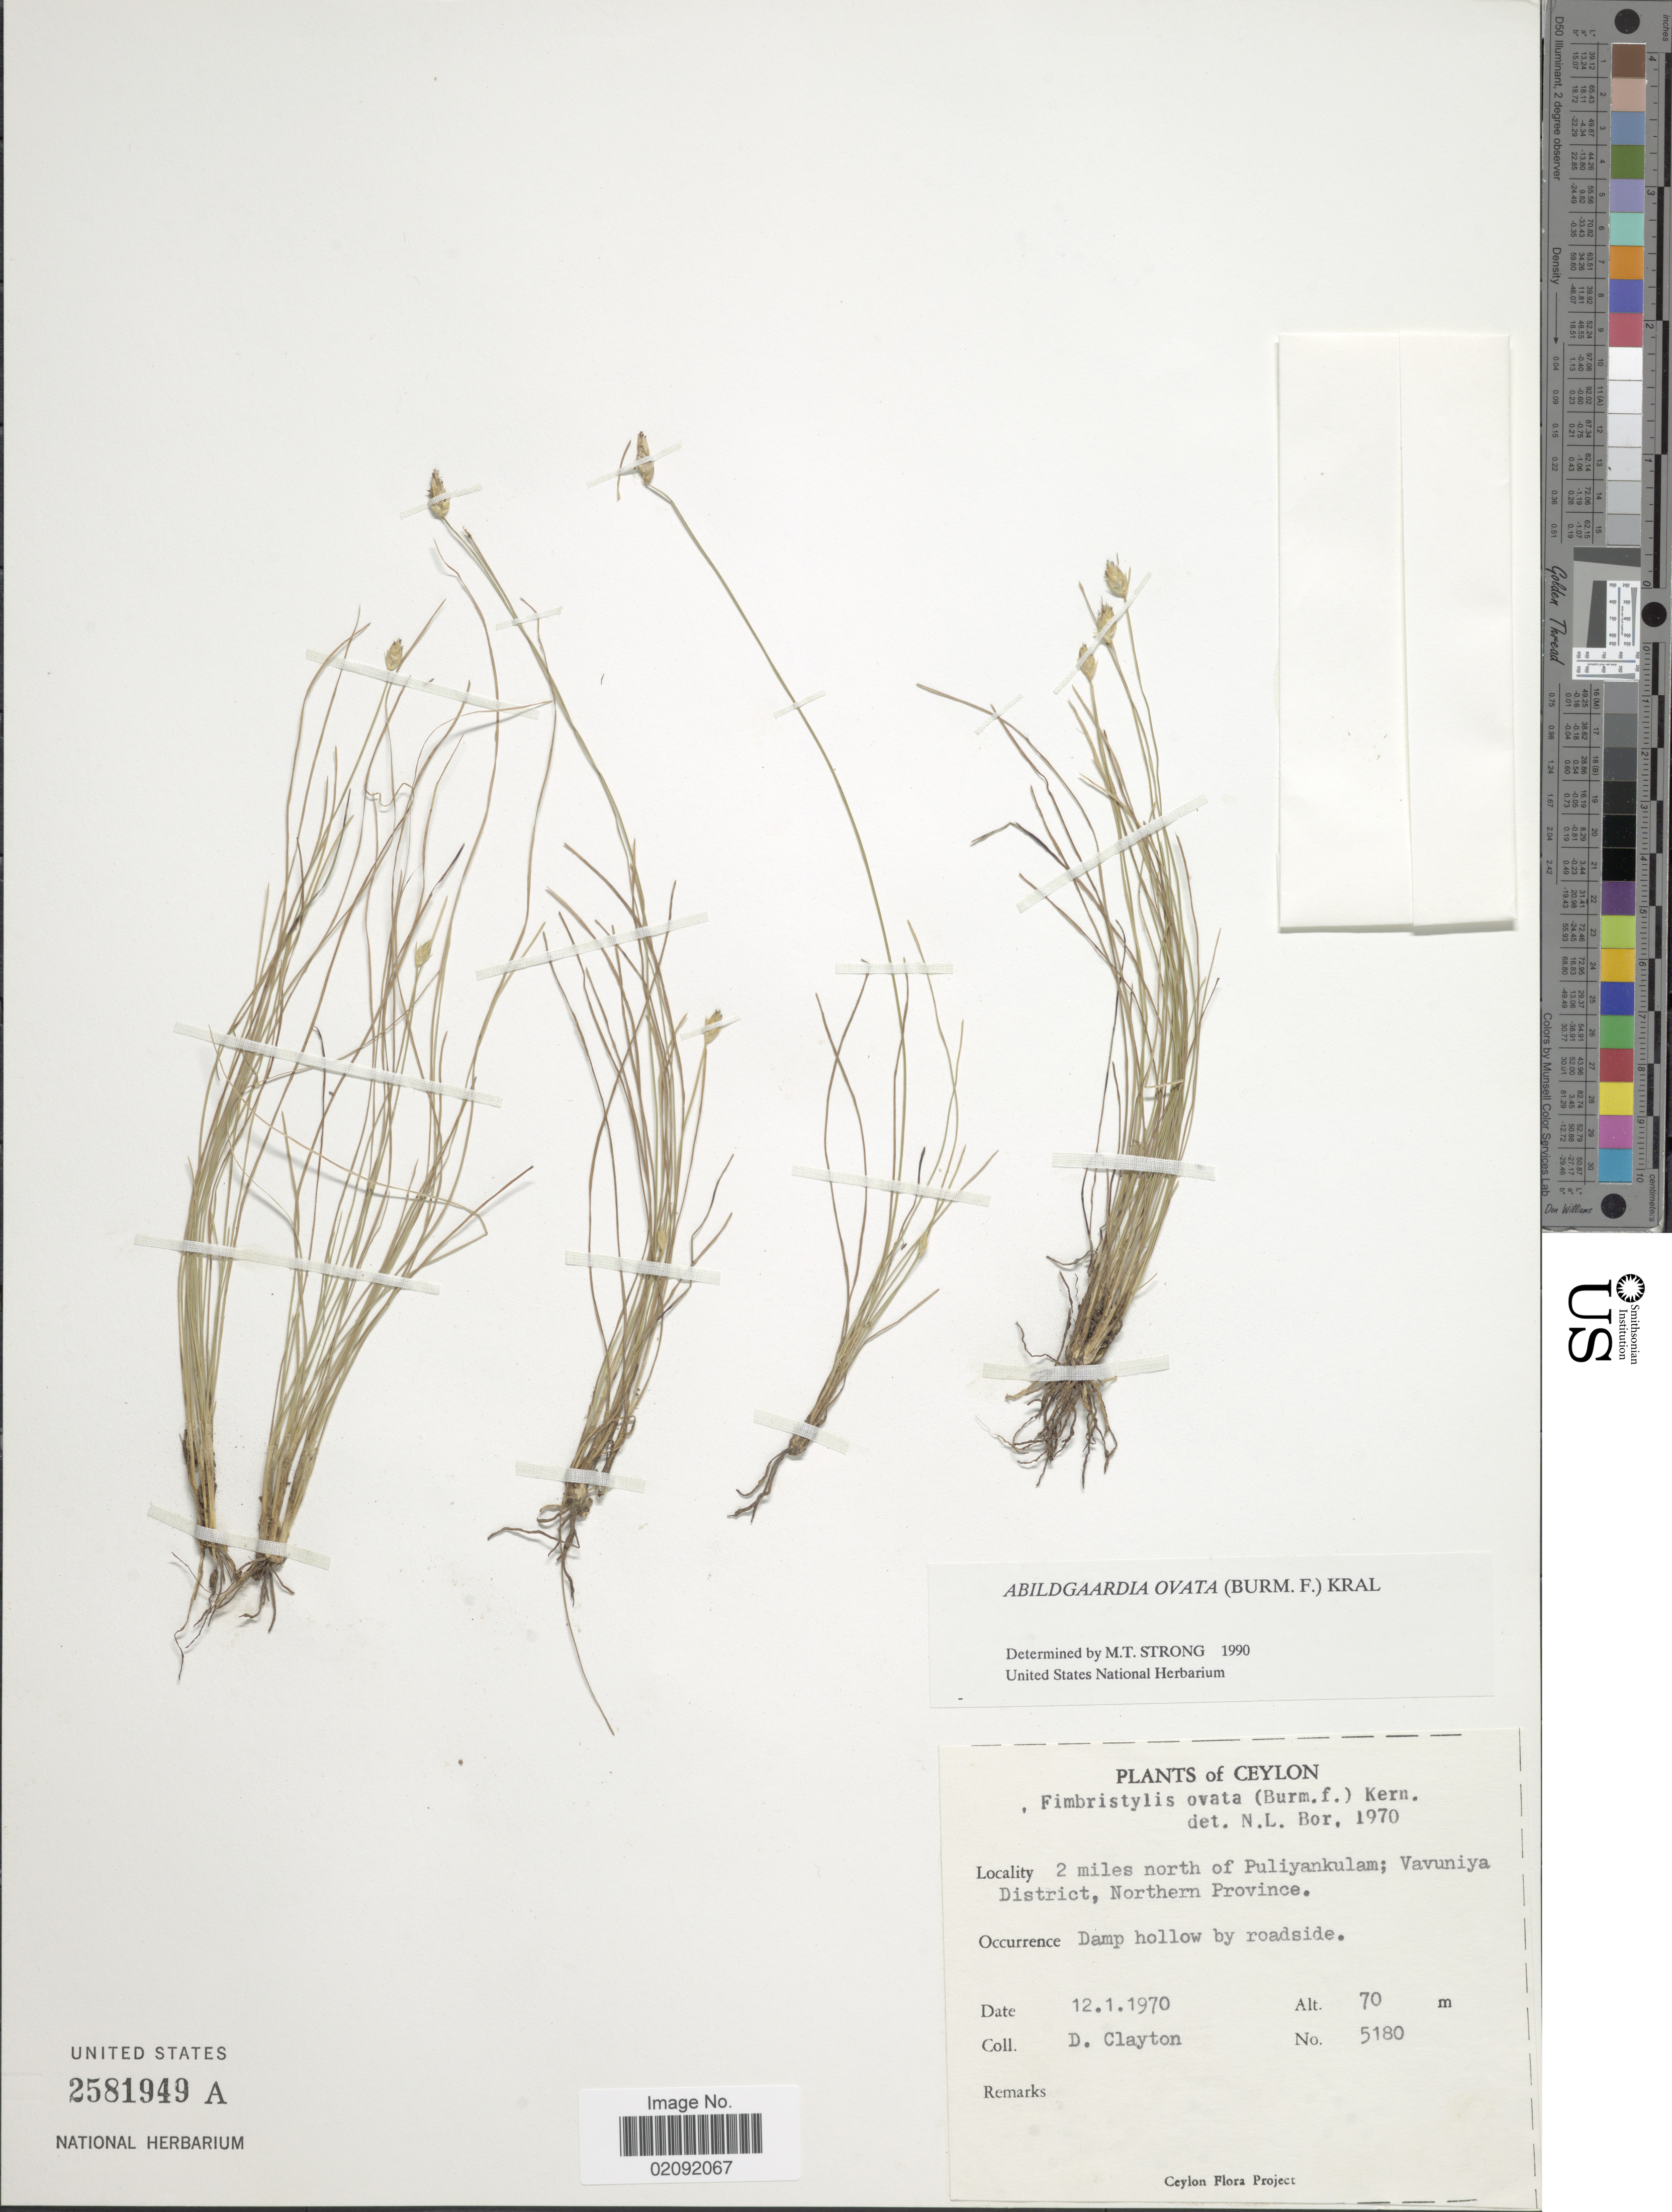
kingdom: Plantae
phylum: Tracheophyta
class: Liliopsida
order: Poales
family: Cyperaceae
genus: Abildgaardia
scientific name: Abildgaardia ovata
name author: (Burm. f.) Kral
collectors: D. Clayton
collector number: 5180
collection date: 1970-01-12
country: Sri Lanka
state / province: Northern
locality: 2 miles north of Puliyankulam; Vavuniya District, damp hollow by roadside.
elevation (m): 70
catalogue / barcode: US 2581949A